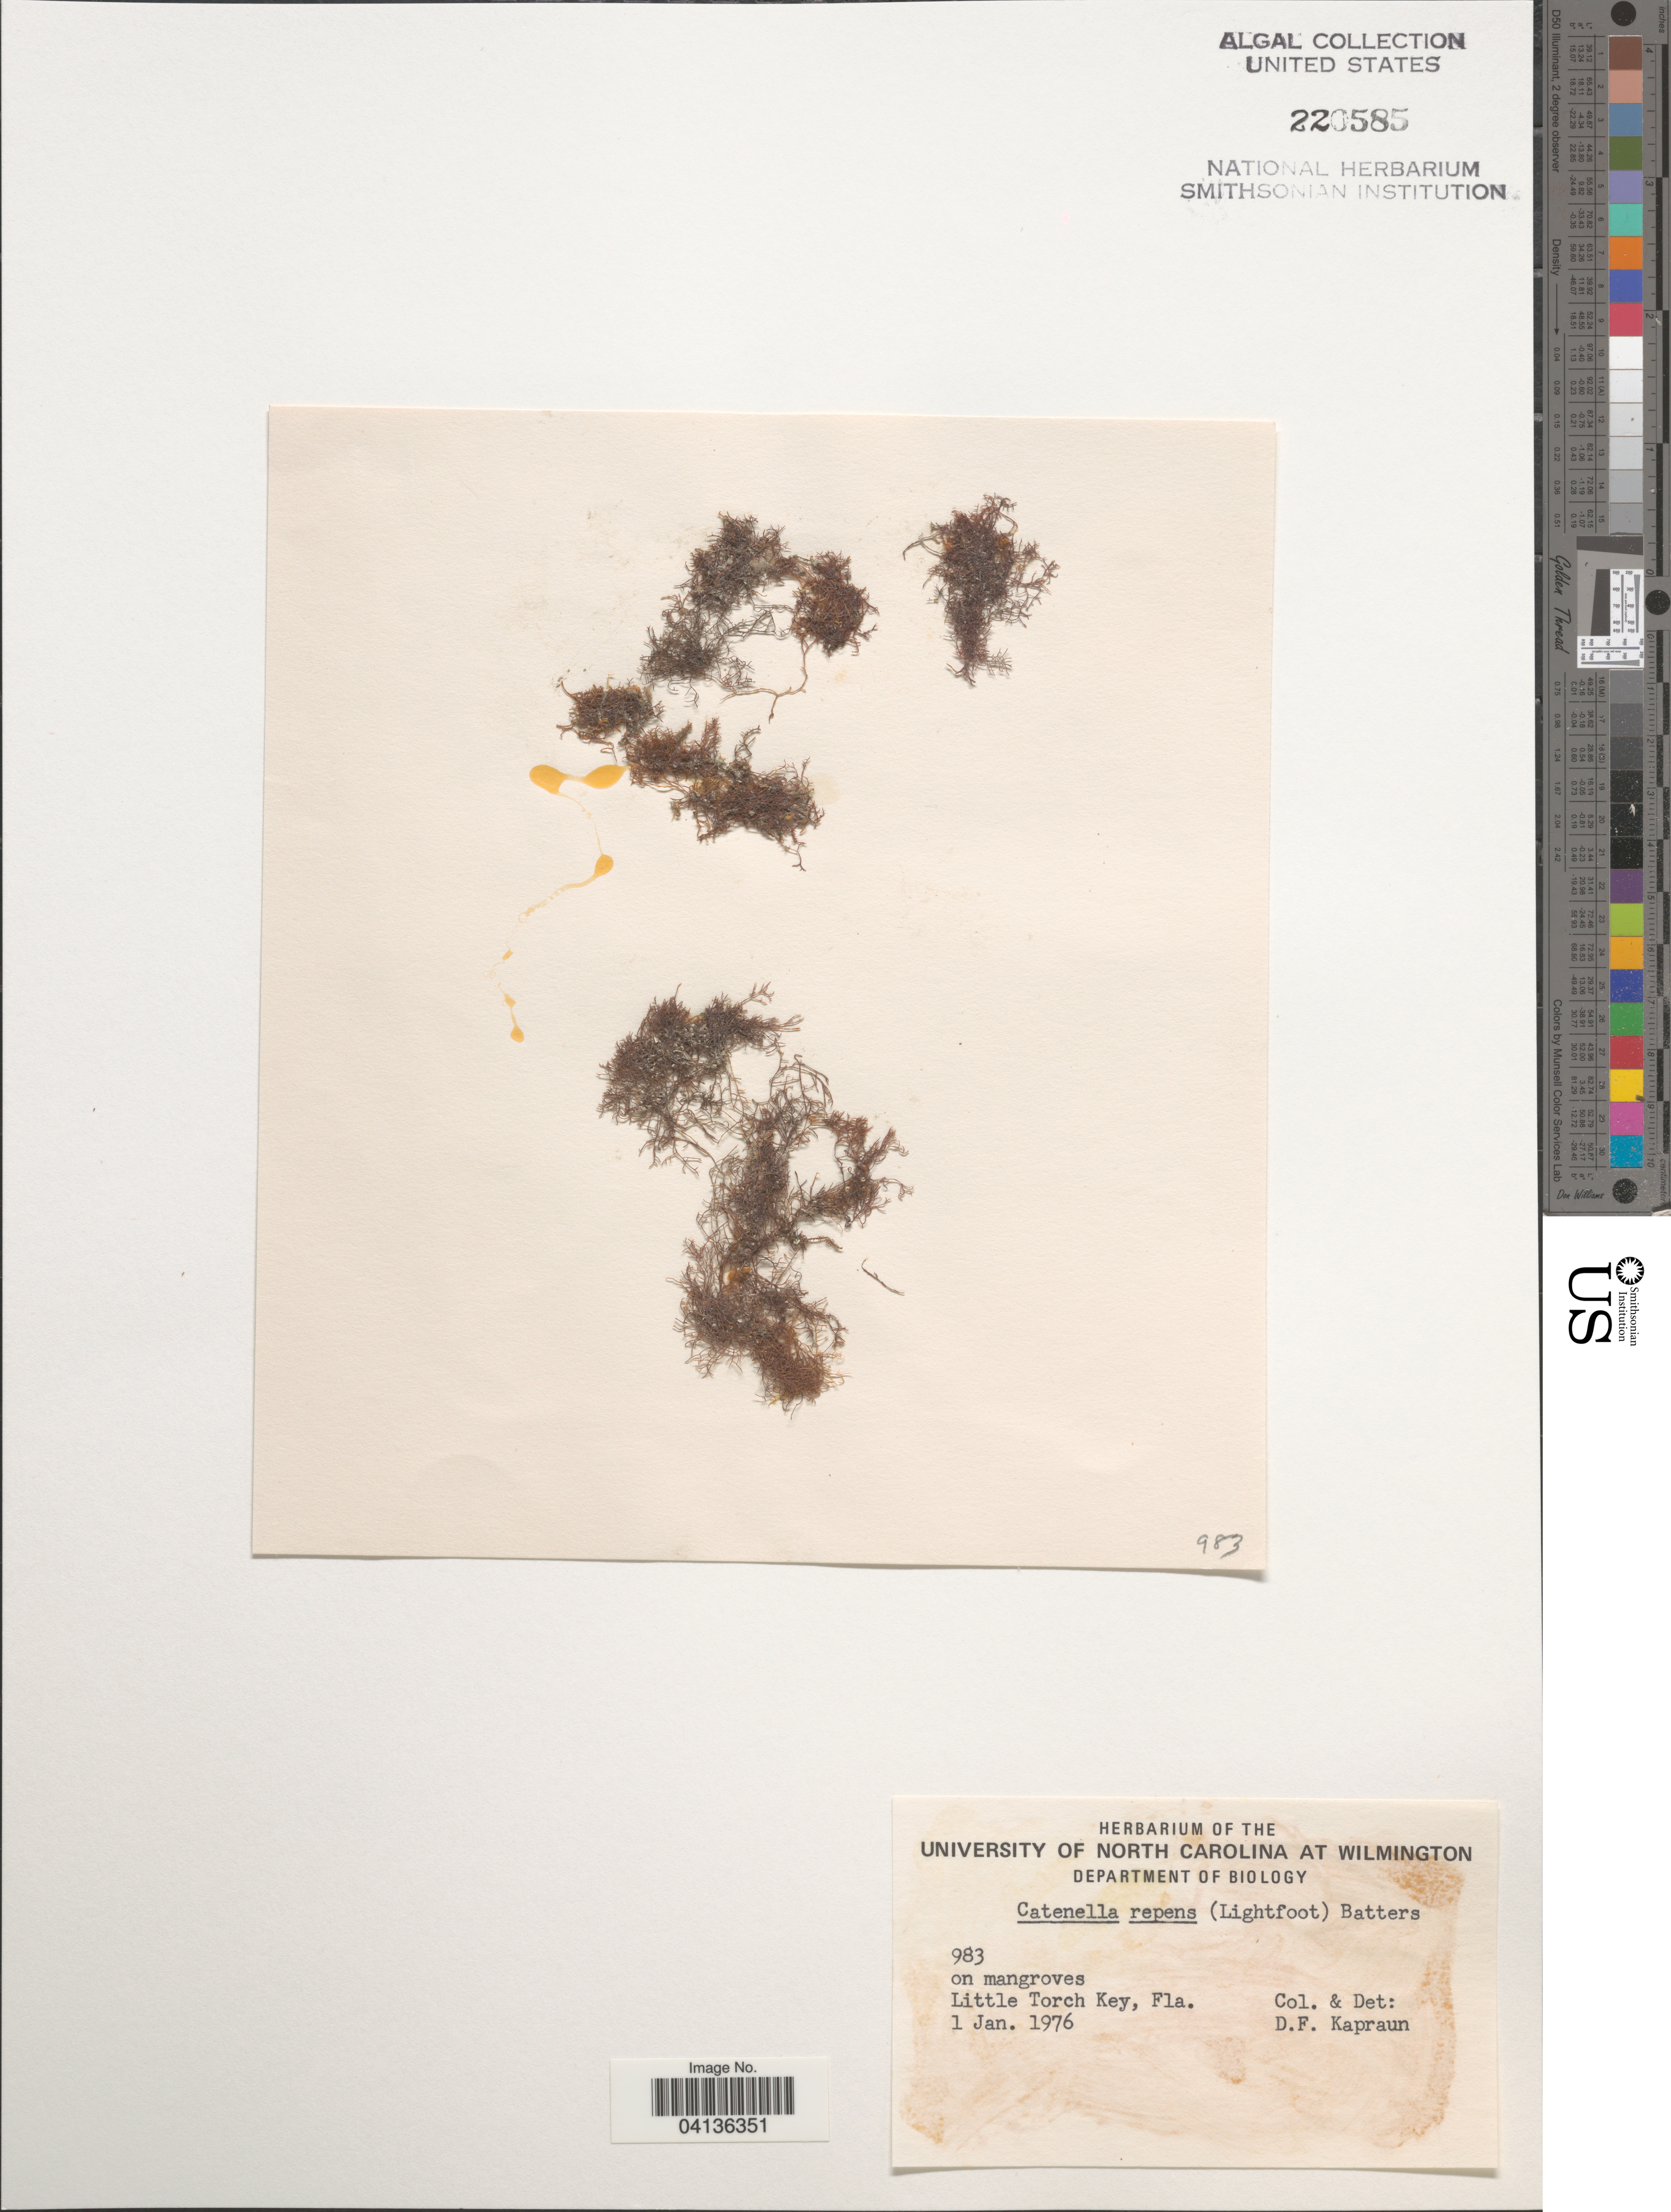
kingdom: Plantae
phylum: Rhodophyta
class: Florideophyceae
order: Gigartinales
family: Caulacanthaceae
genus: Catenella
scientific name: Catenella caespitosa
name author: (With.) L.M. Irvine in Parke & P.S. Dixon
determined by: Algae name updating Project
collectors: D. F. Kapraun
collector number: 983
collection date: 1976-01-01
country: United States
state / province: Florida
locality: Little Torch Key.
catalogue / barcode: US 220585